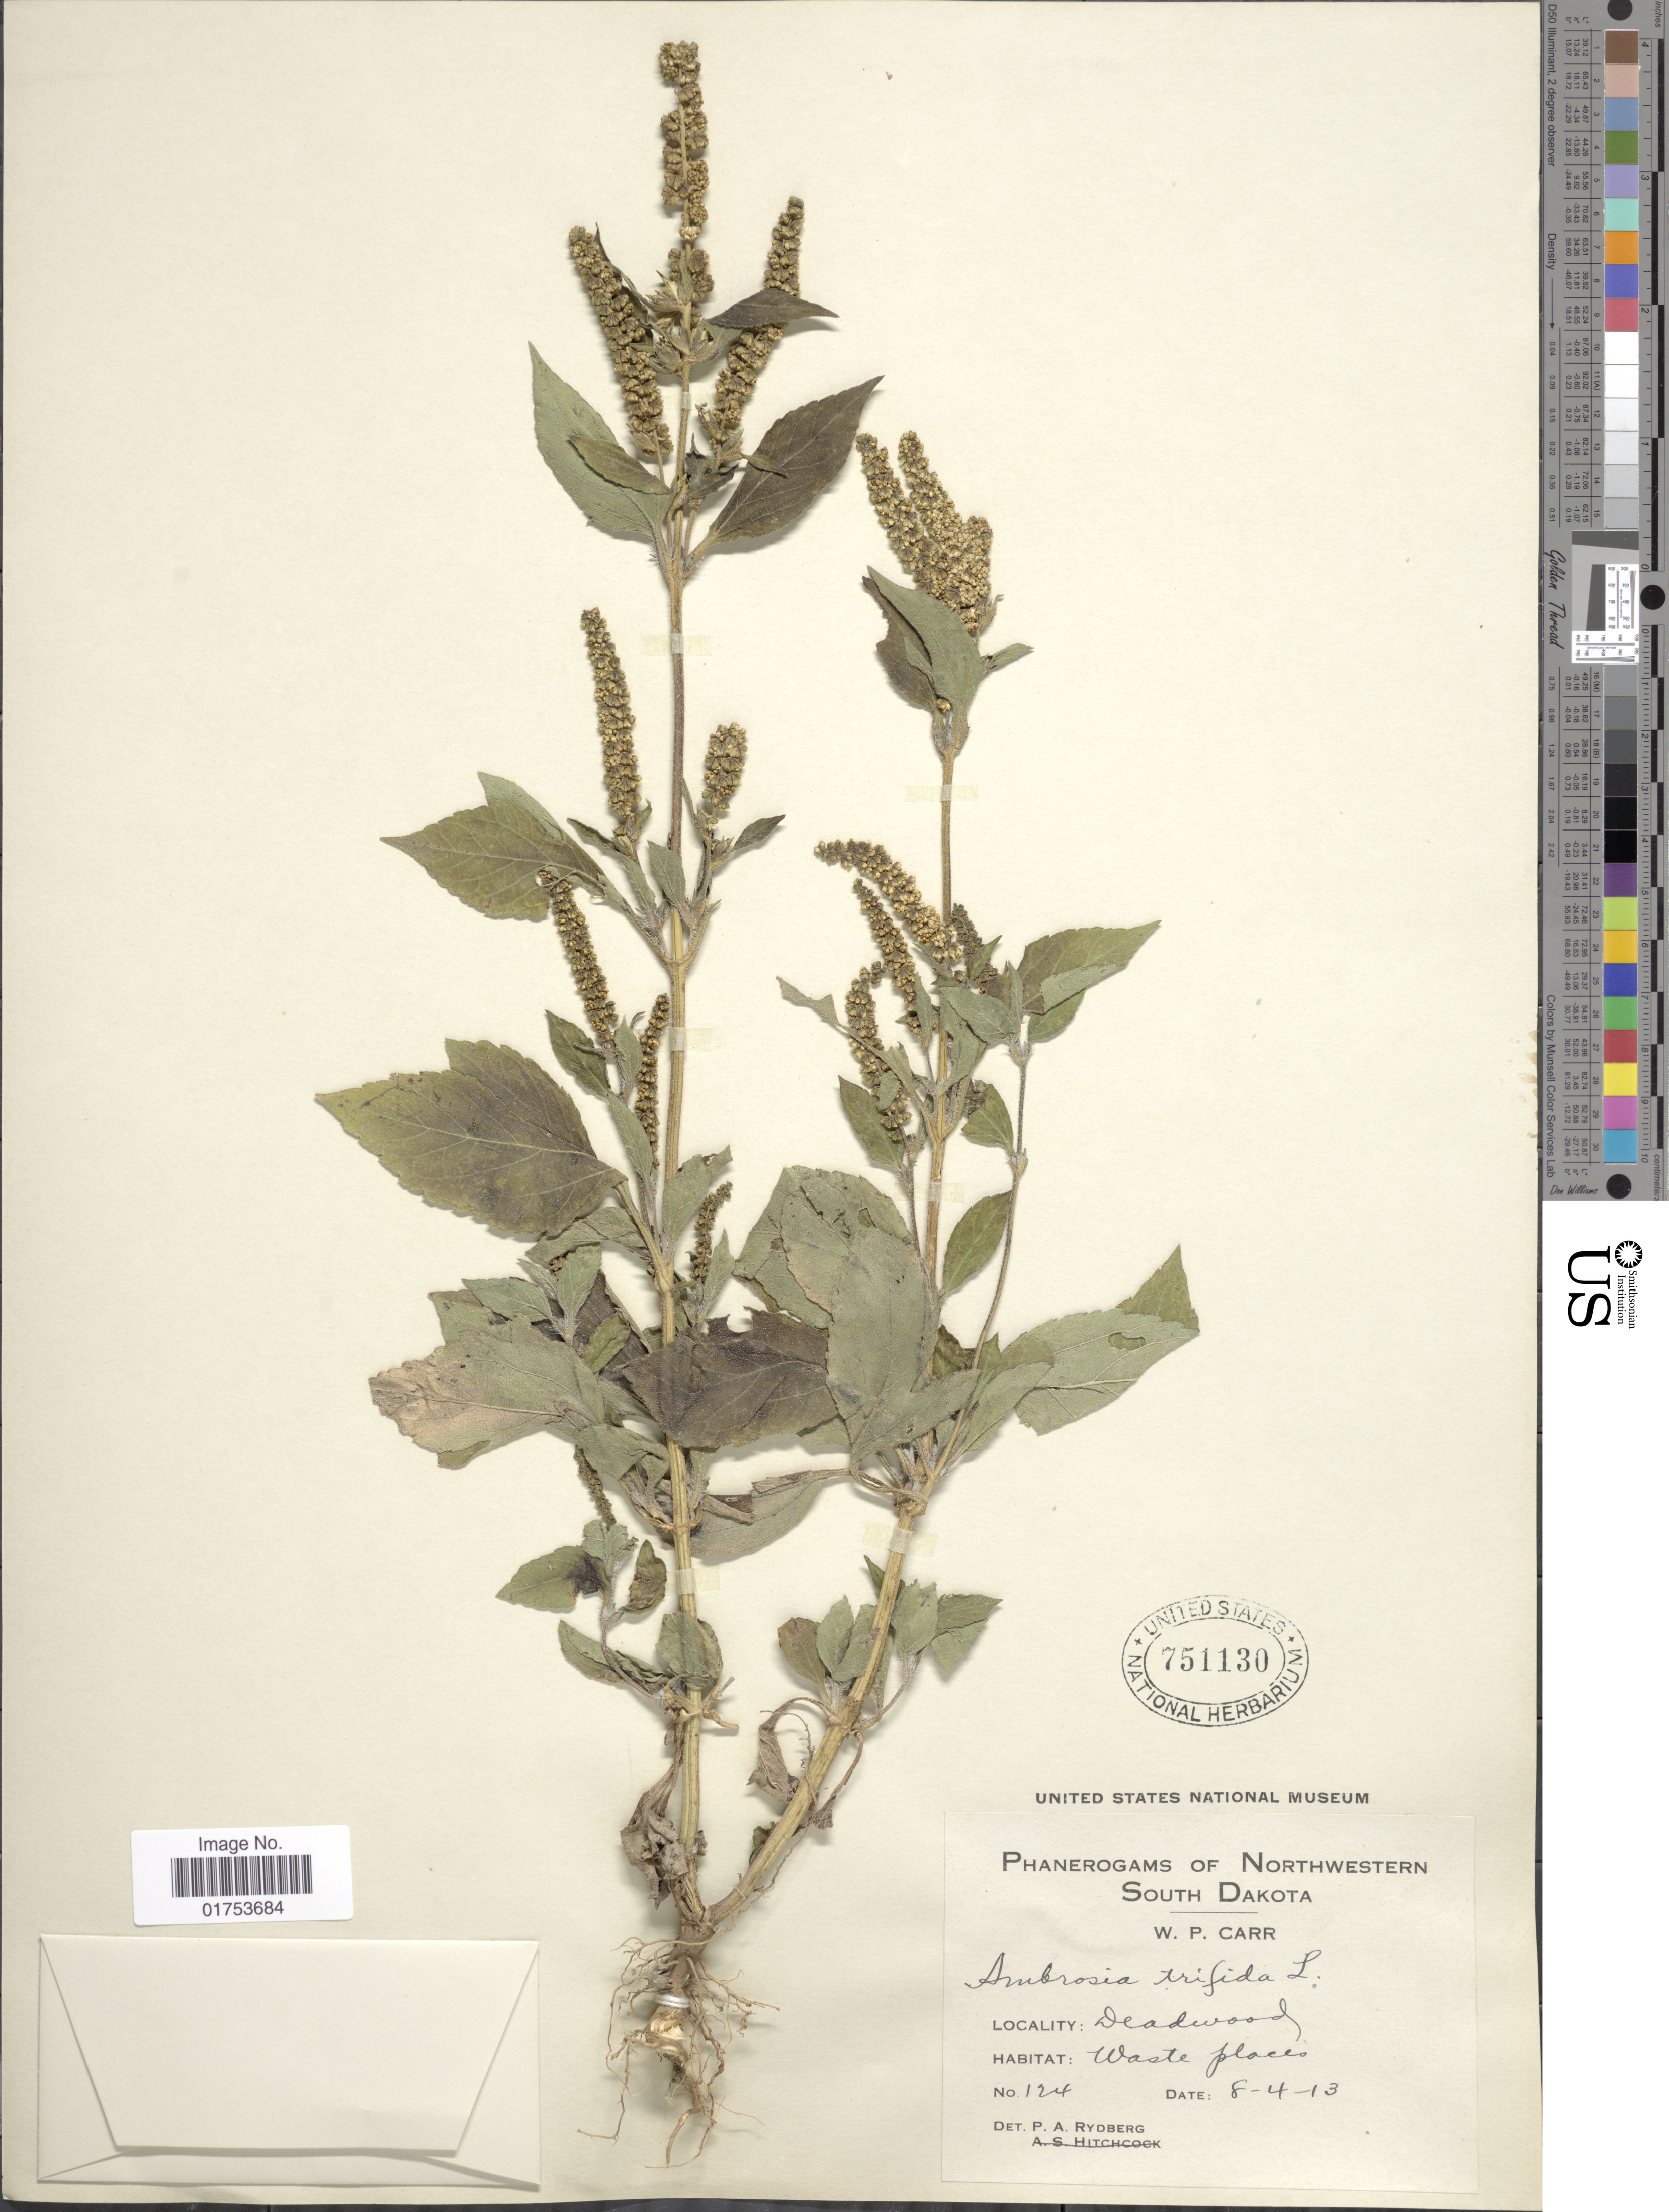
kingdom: Plantae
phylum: Tracheophyta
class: Magnoliopsida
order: Asterales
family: Asteraceae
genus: Ambrosia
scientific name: Ambrosia trifida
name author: L.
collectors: W. Carr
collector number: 124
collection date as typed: Transcribed d/m/y: 4/8/13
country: United States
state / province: South Dakota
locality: Northwestern South Dakota, Deadwood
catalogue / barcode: US 751130